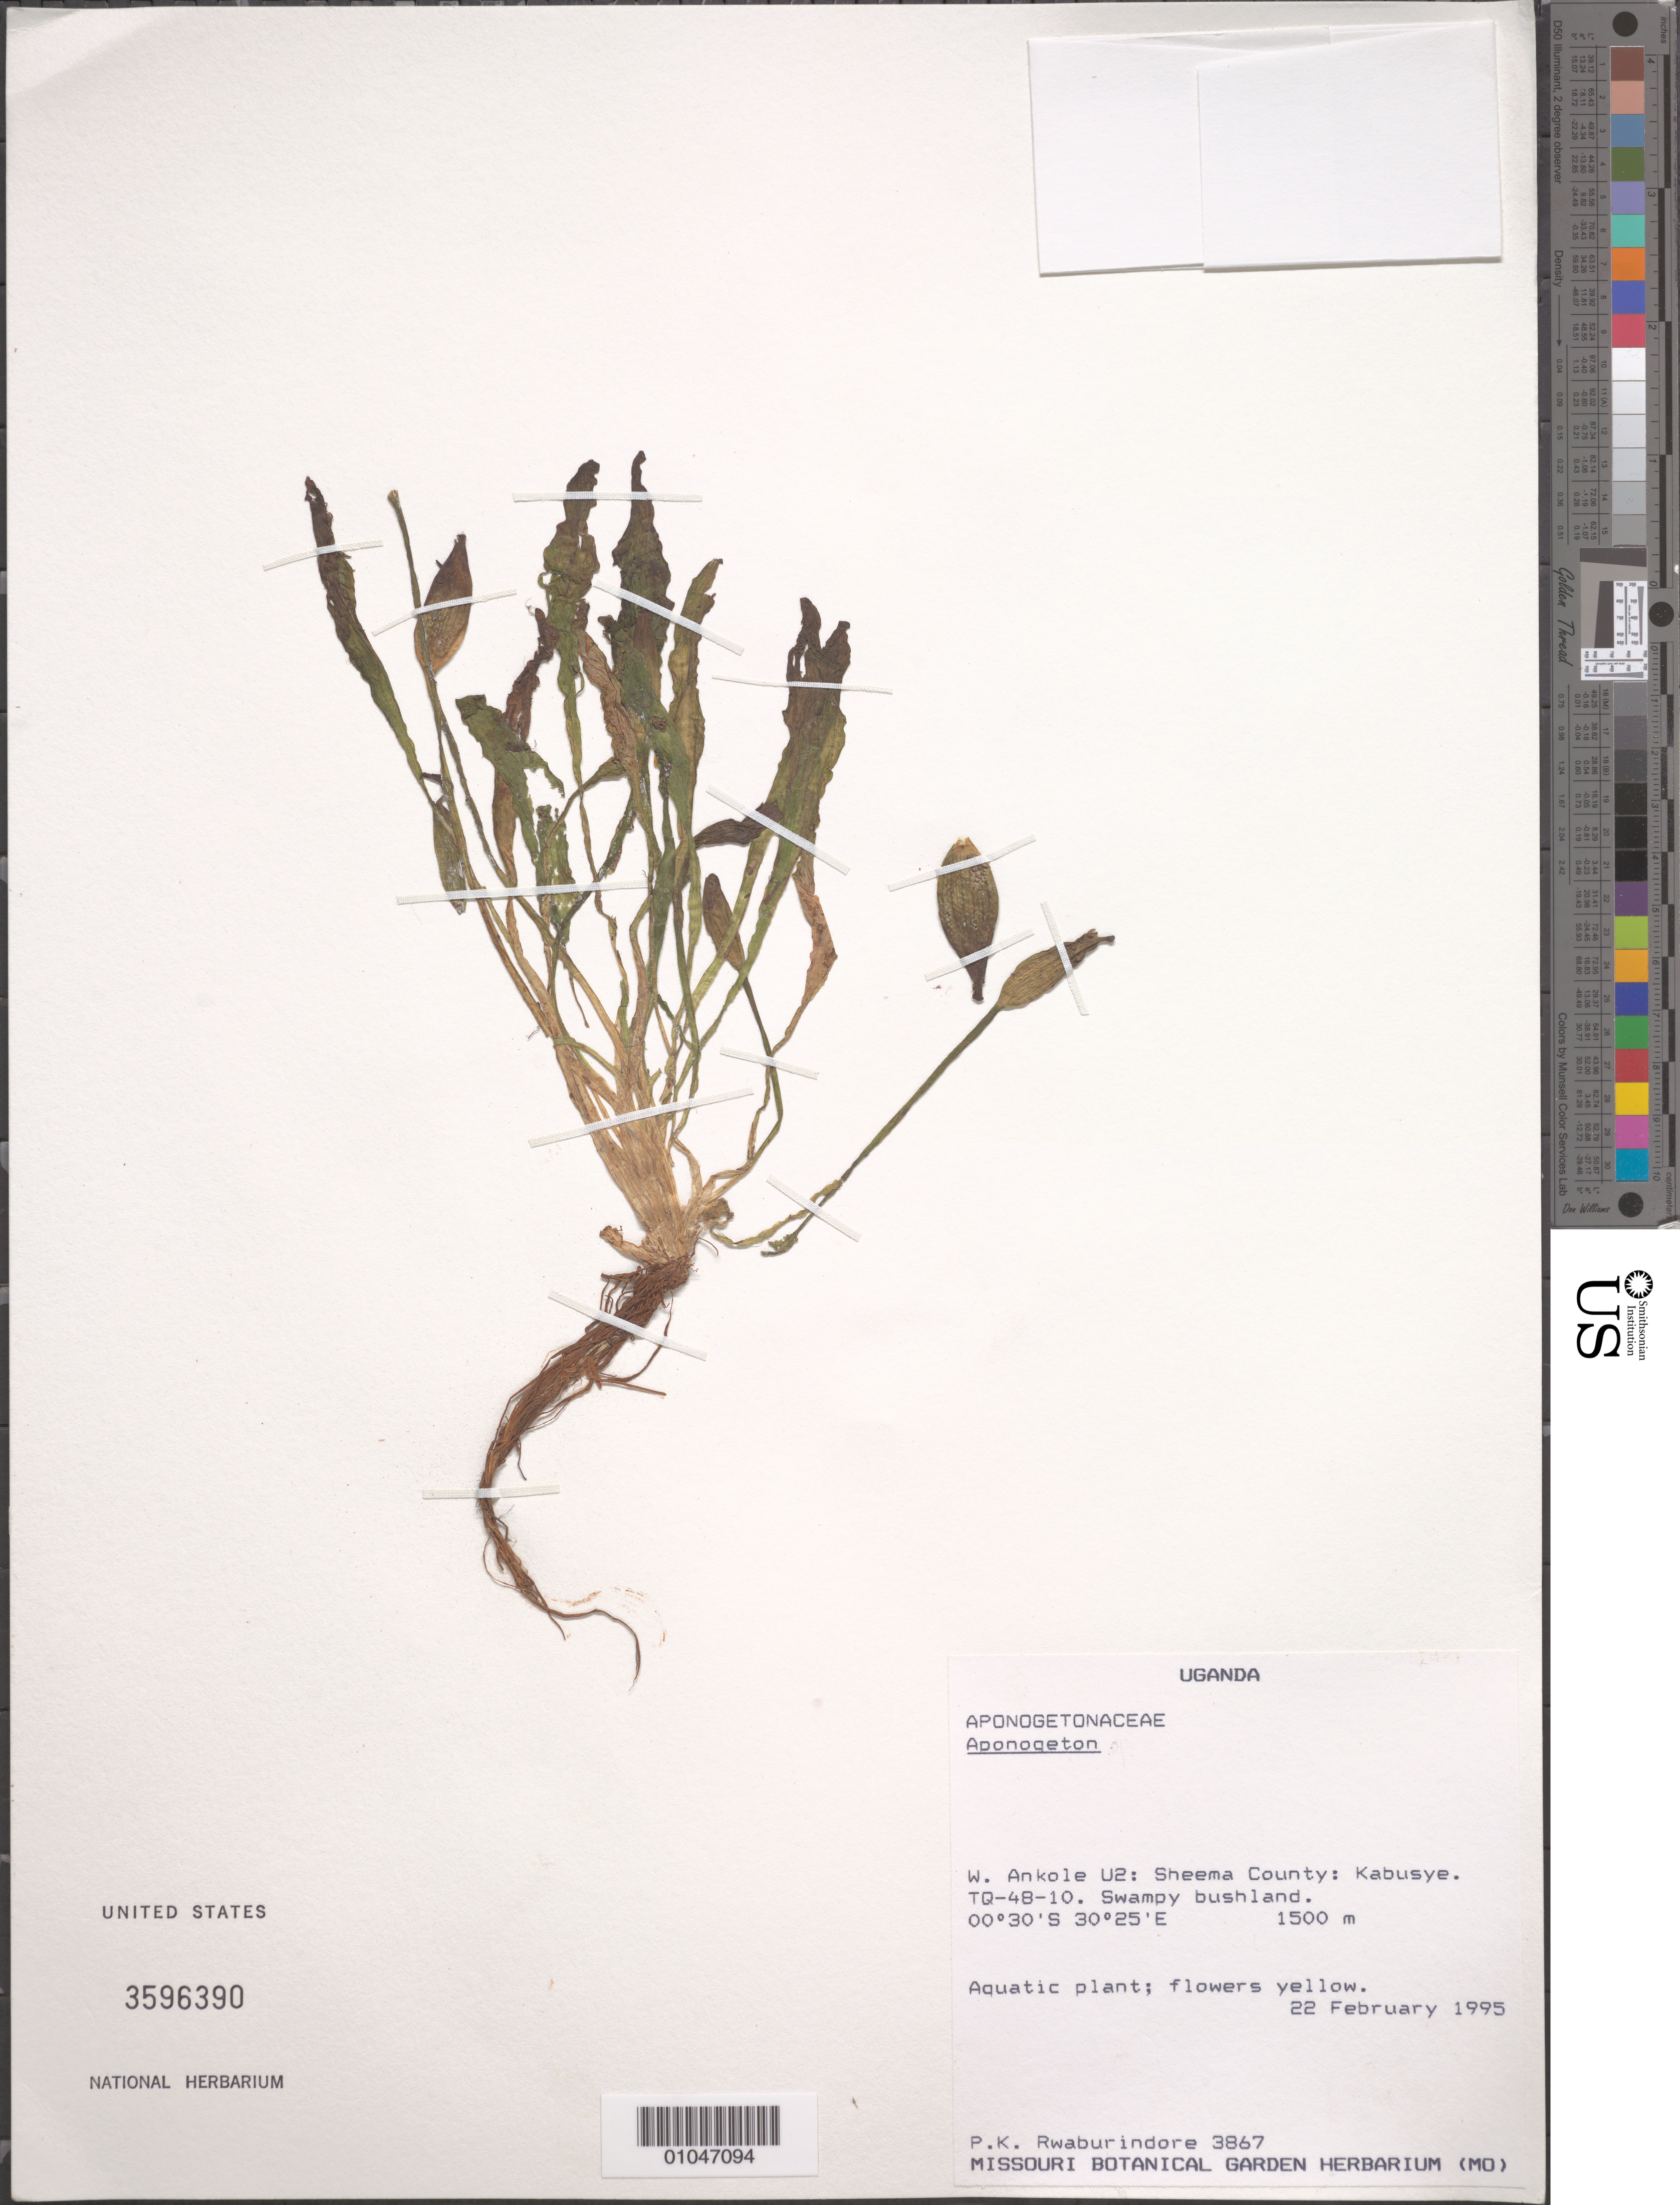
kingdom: Plantae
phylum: Tracheophyta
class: Liliopsida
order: Alismatales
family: Aponogetonaceae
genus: Aponogeton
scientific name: Aponogeton sp.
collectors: P. Rwaburindore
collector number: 3867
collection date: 1995-02-22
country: Uganda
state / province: Western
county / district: Sheema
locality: Ankole. Sheema County: Kabusya TQ-48-10, W. Ankole U2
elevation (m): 1500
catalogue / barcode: US 3596390